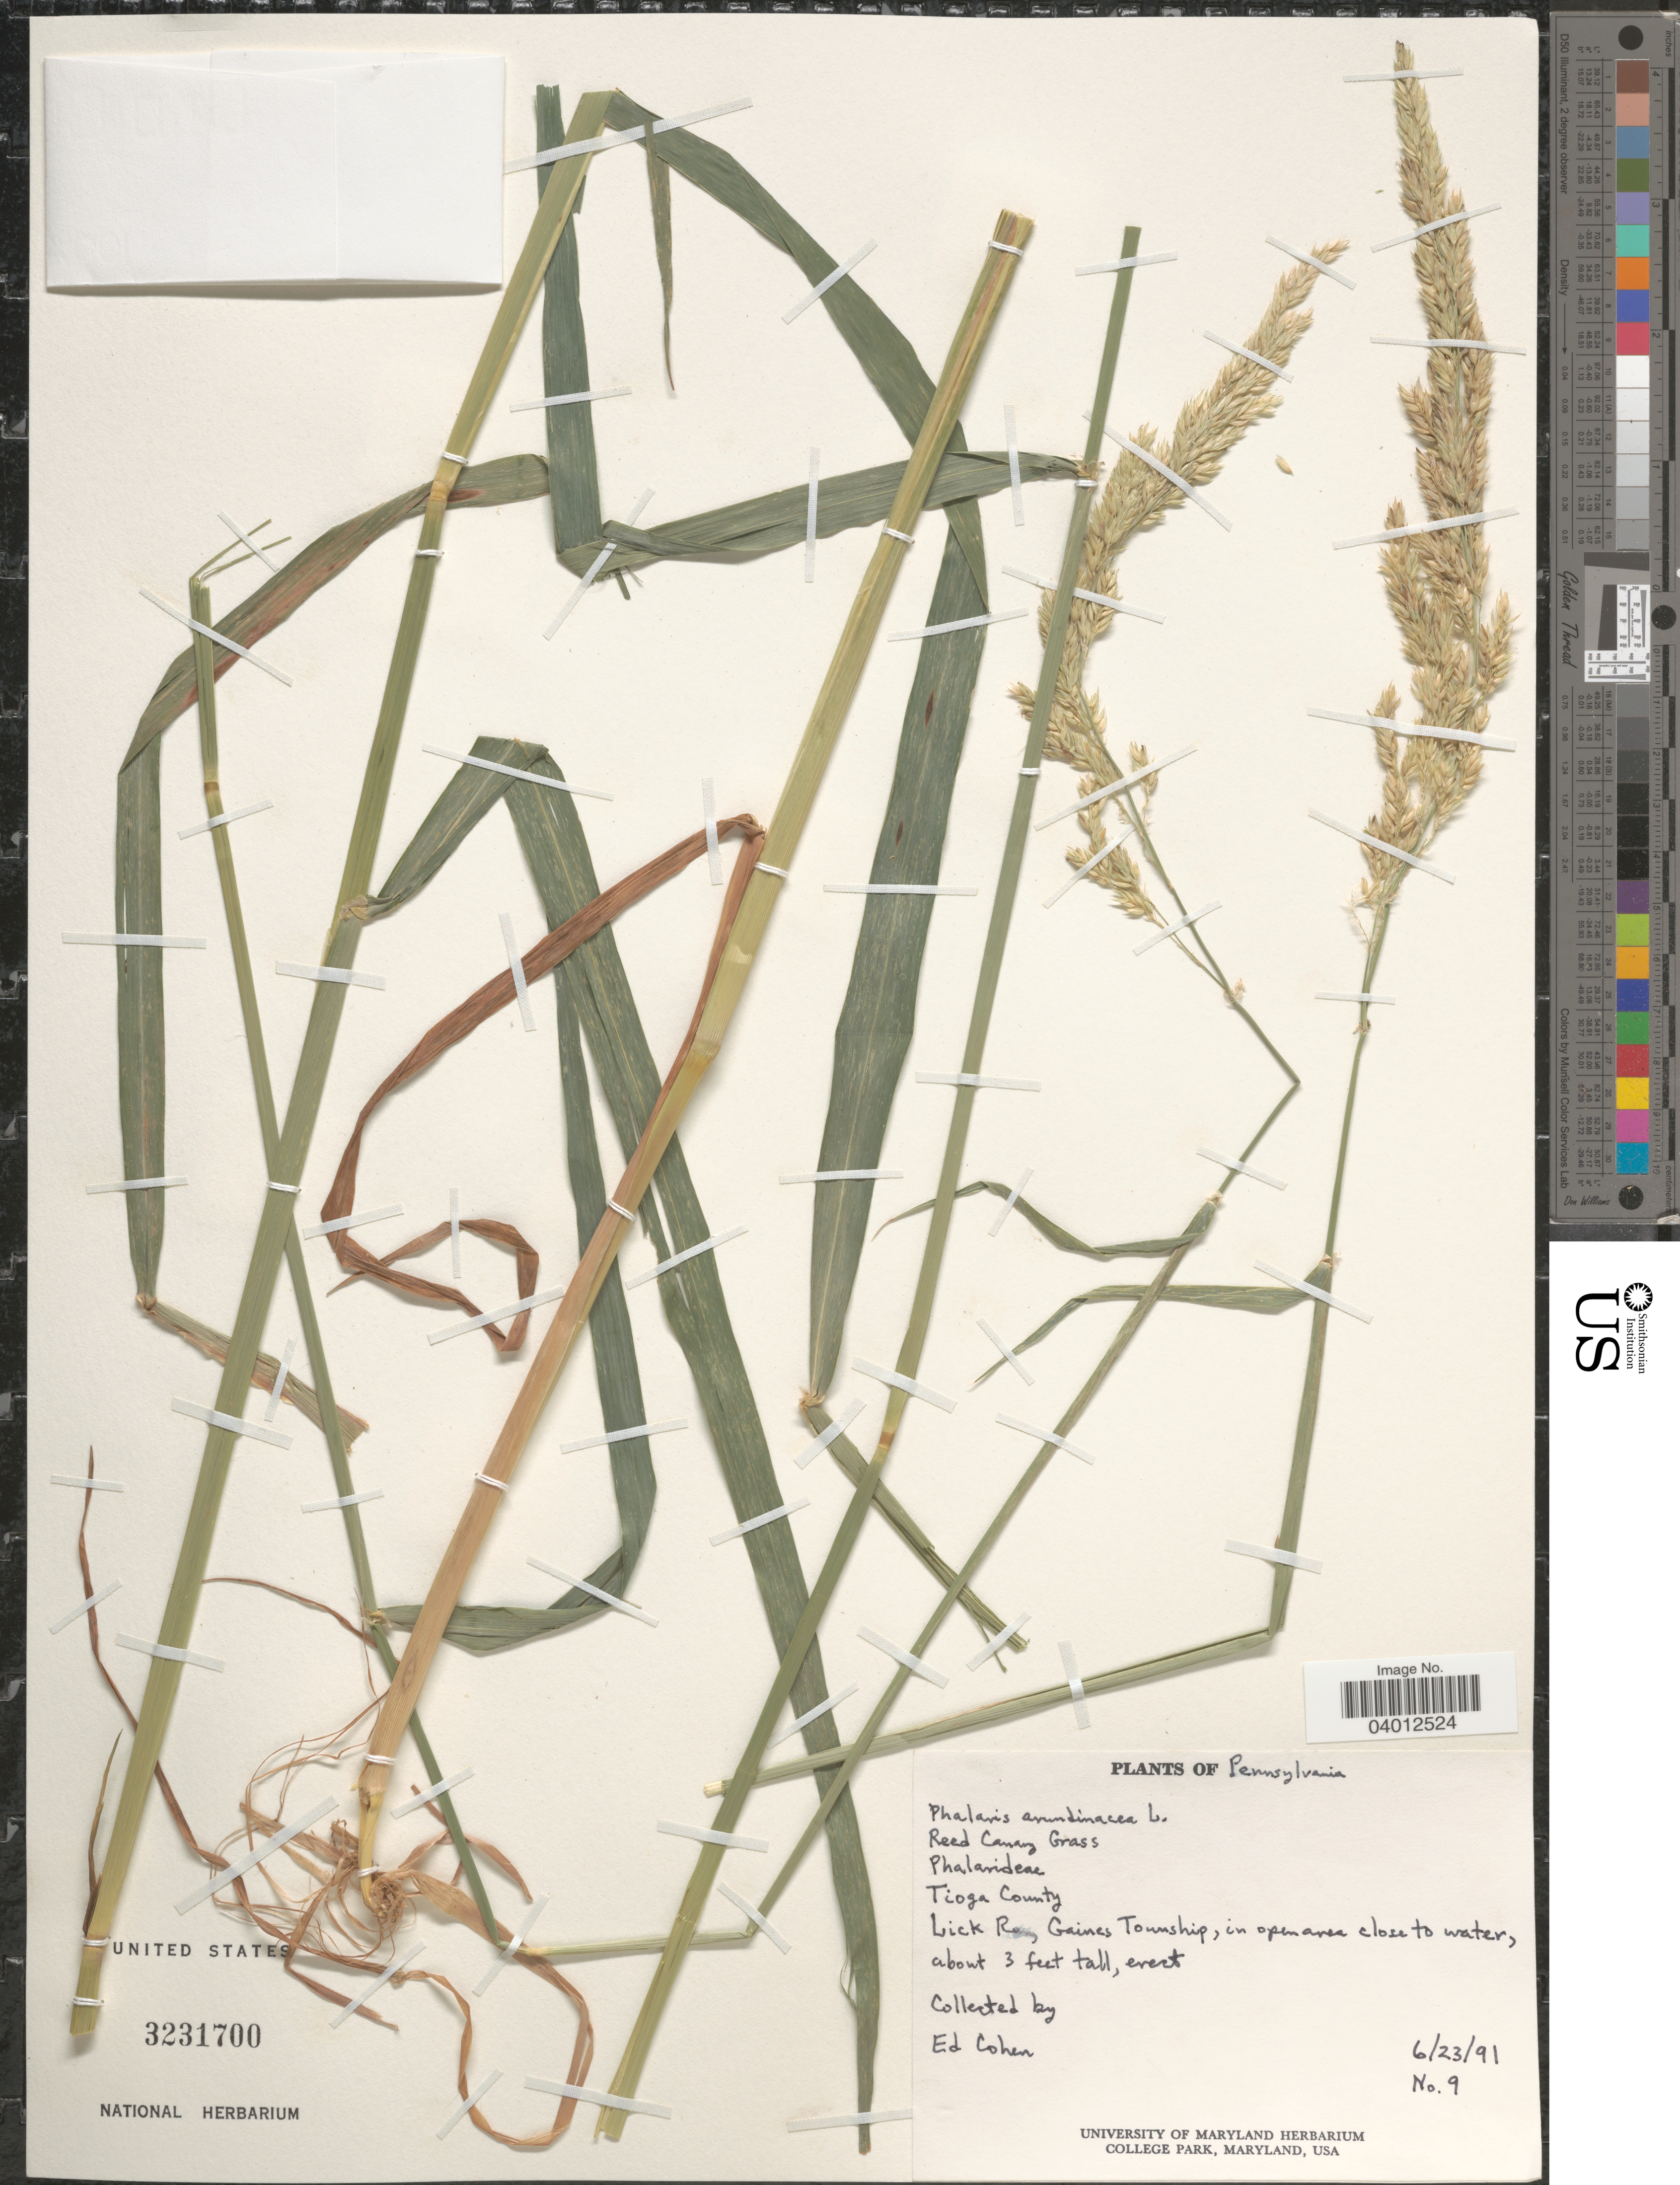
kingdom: Plantae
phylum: Tracheophyta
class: Liliopsida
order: Poales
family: Poaceae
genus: Phalaris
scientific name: Phalaris arundinacea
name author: L.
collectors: E. Cohen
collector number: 9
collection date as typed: Transcribed d/m/y: 23/6/91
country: United States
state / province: Pennsylvania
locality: Tioga County. Lick Run, Gaines Township.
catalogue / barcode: US 3231700